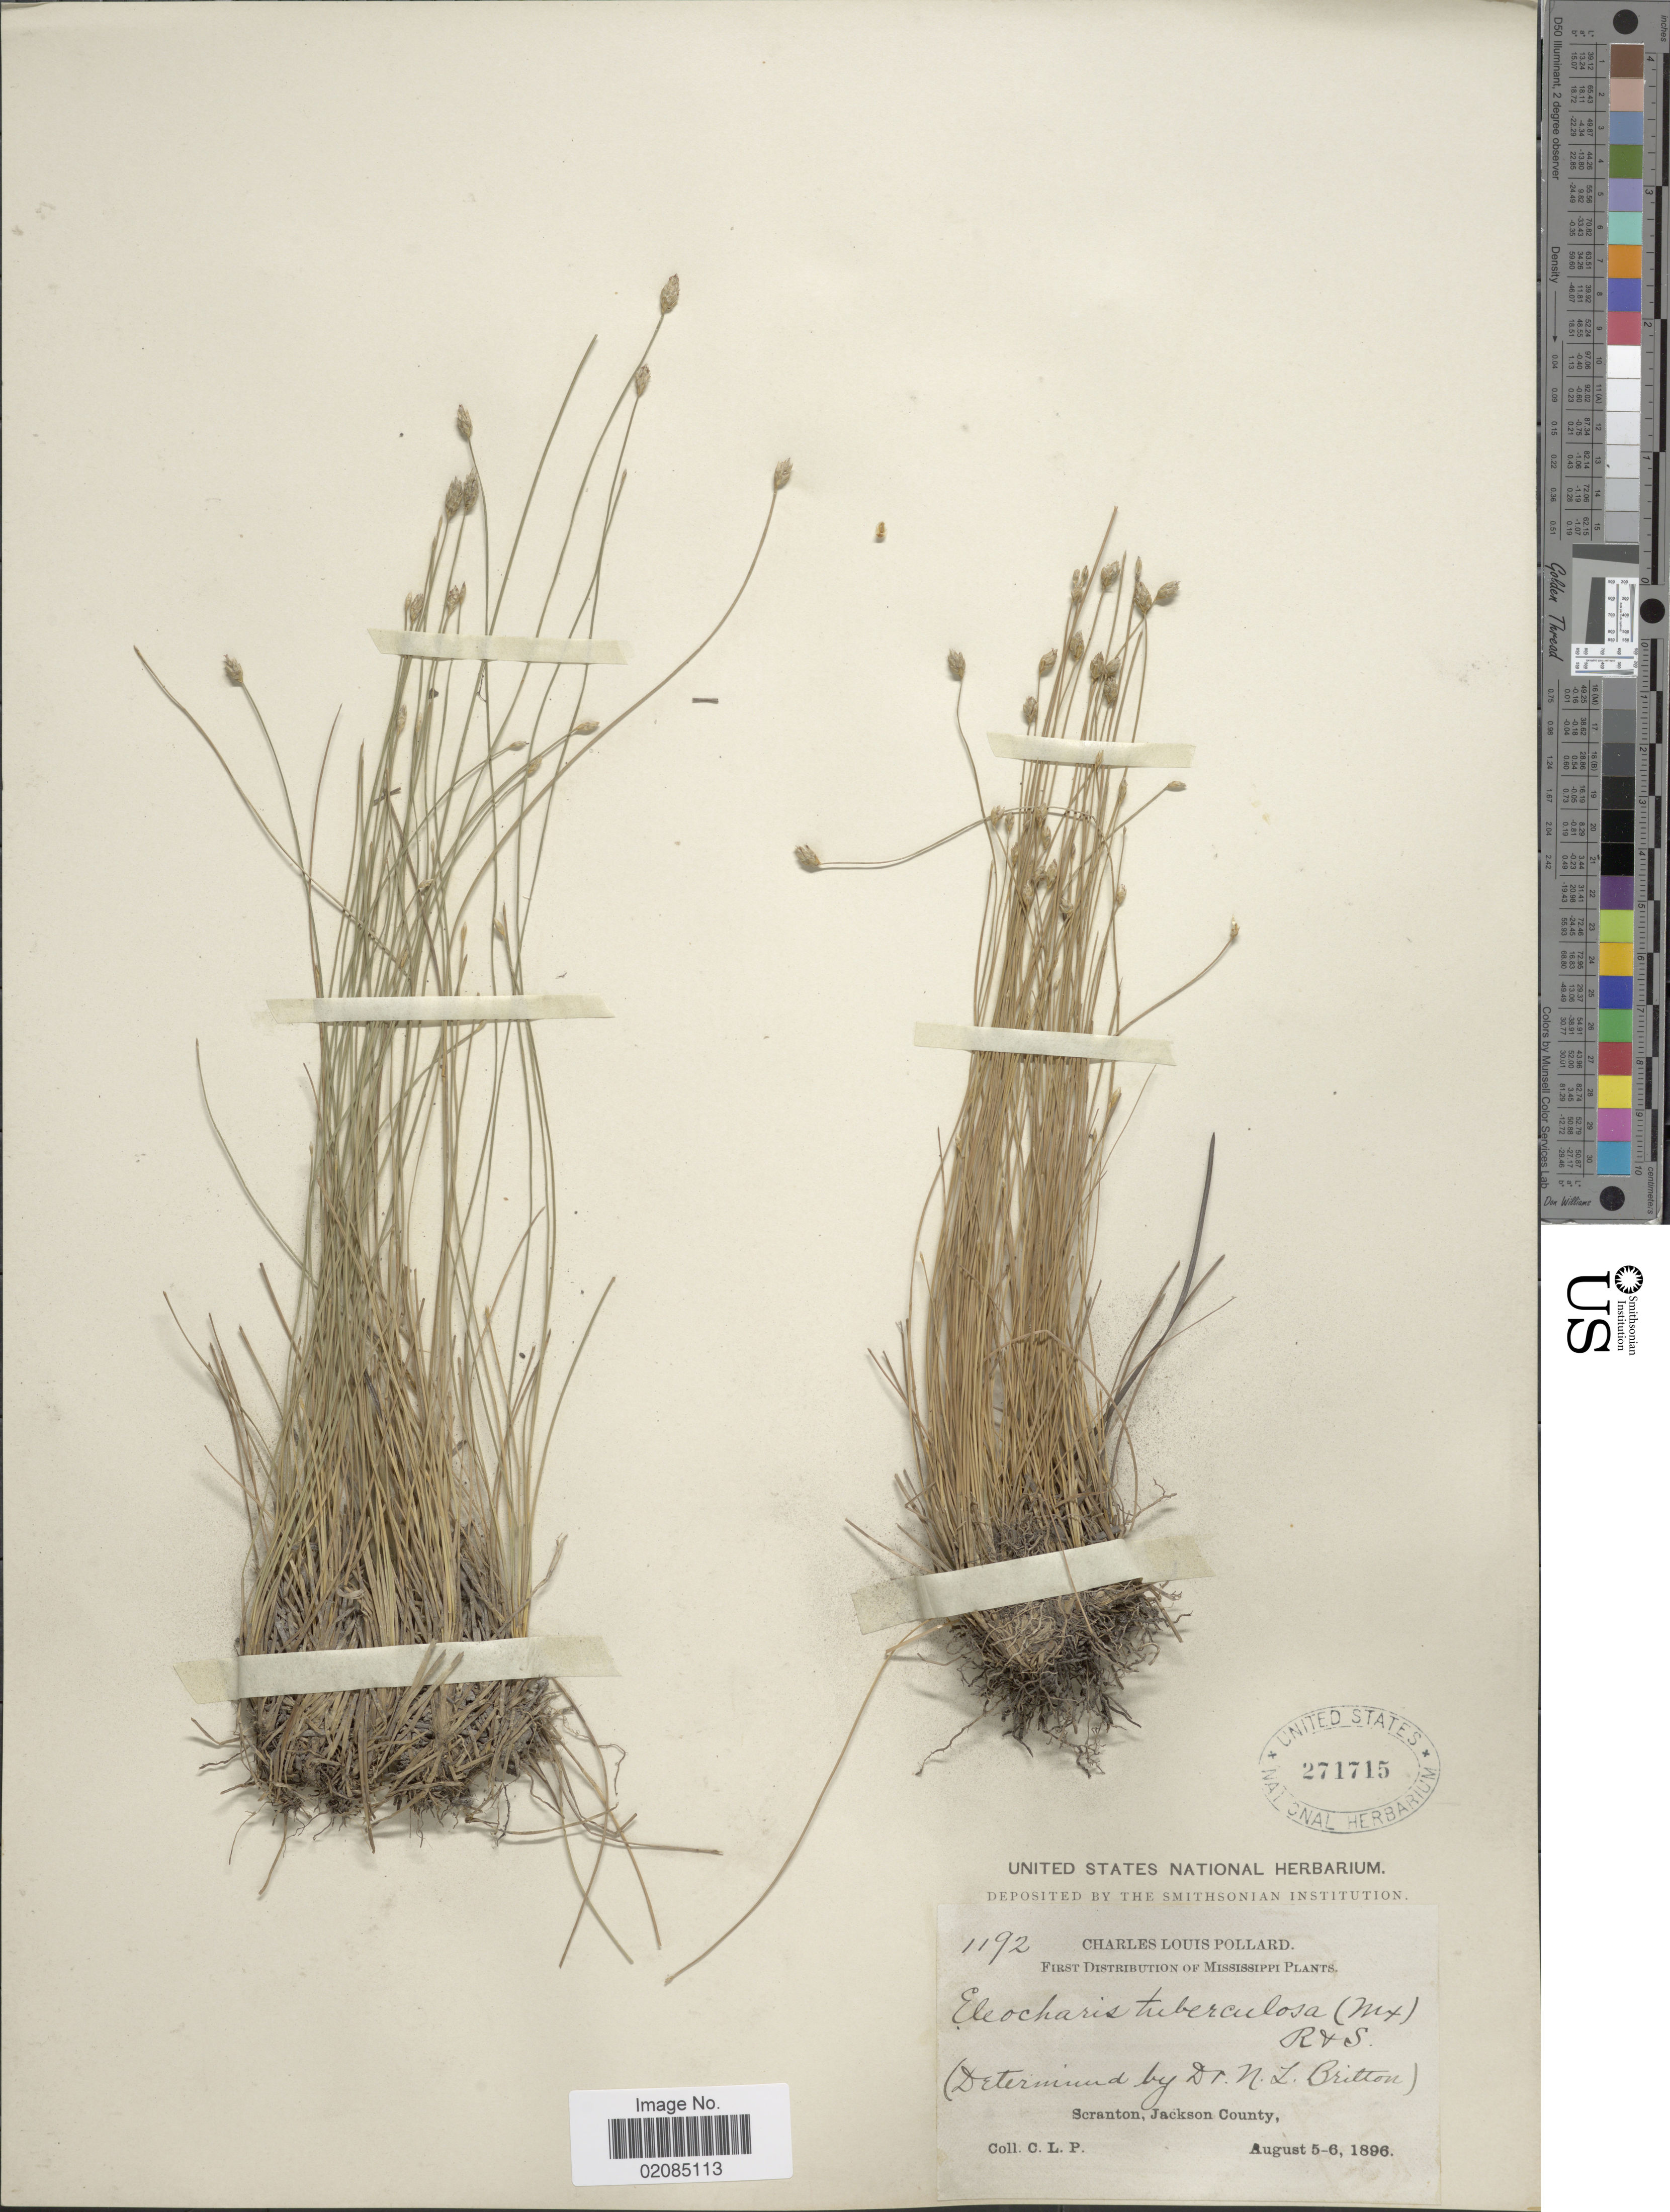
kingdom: Plantae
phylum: Tracheophyta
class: Liliopsida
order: Poales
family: Cyperaceae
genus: Eleocharis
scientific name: Eleocharis tuberculosa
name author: (Michx.) Roem. & Schult.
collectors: C. L. Pollard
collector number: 1192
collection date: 1896-08-05/1896-08-06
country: United States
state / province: Mississippi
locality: Scranton, Jackson County.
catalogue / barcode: US 271715